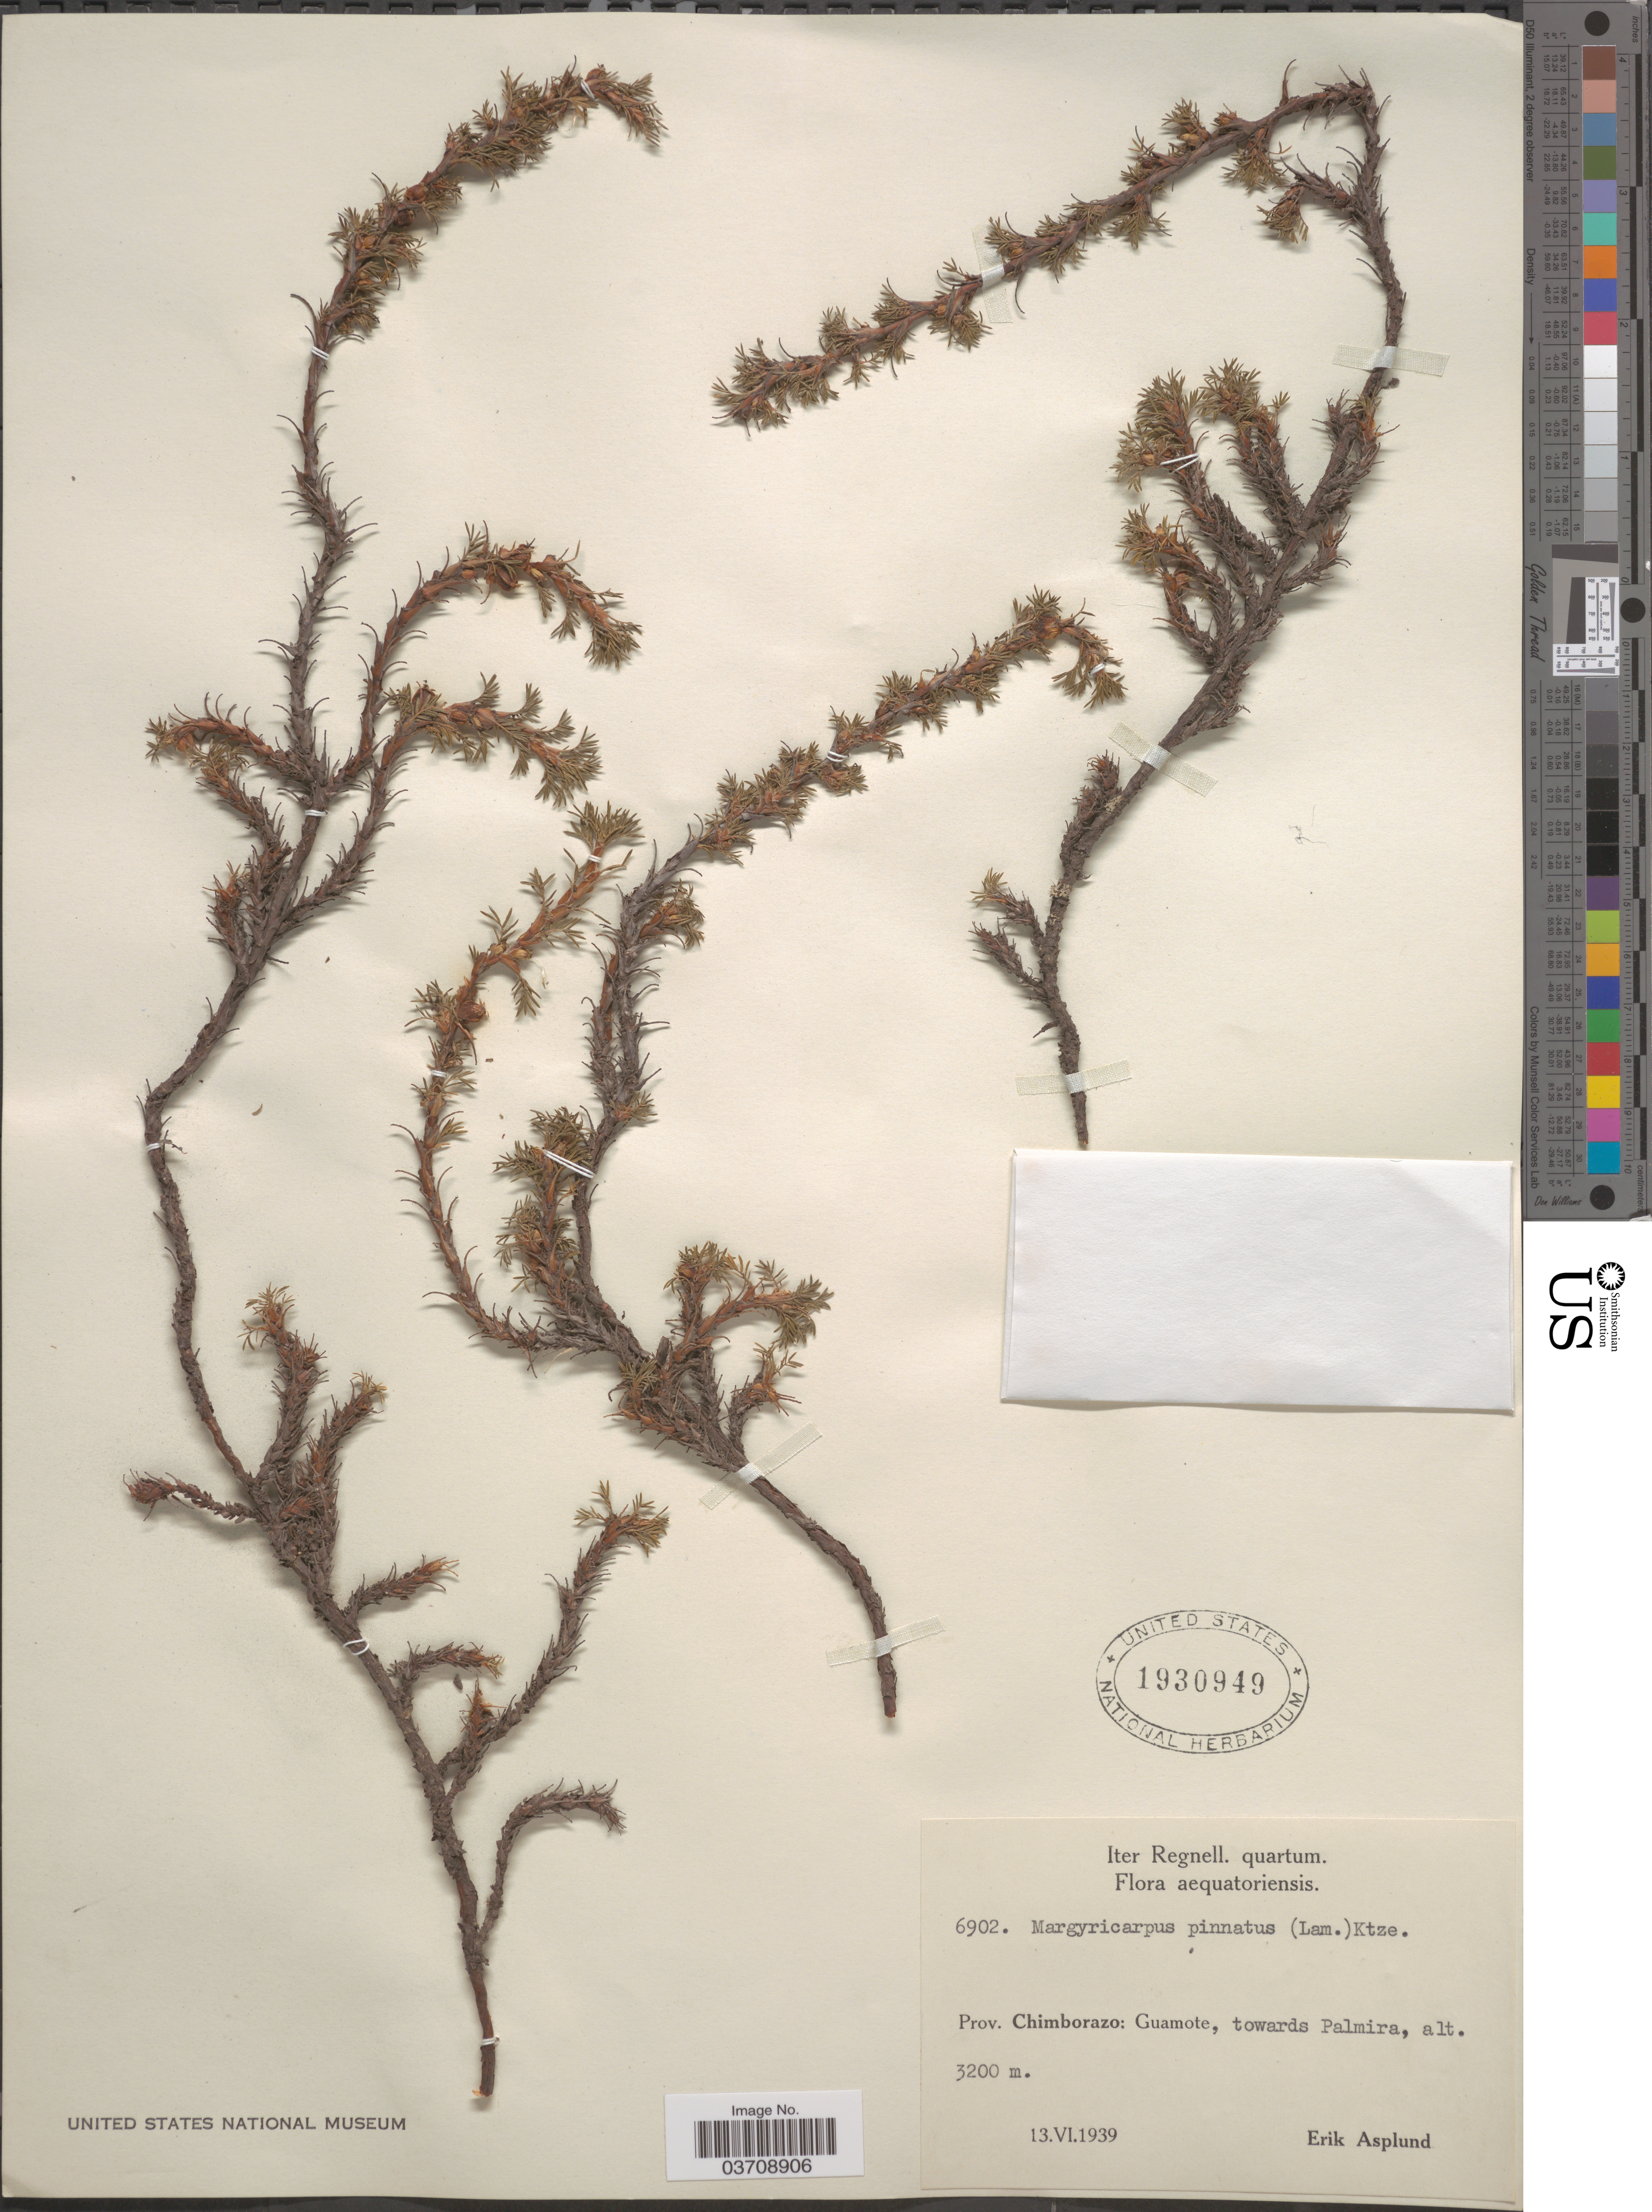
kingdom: Plantae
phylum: Tracheophyta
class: Magnoliopsida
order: Rosales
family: Rosaceae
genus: Margyricarpus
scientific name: Margyricarpus pinnatus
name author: (Lam.) Kuntze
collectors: E. Asplund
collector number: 6902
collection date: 1939-06-13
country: Ecuador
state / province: Chimborazo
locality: Aequatoriensis. Guamote, towards Palmira.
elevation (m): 3200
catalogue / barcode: US 1930949